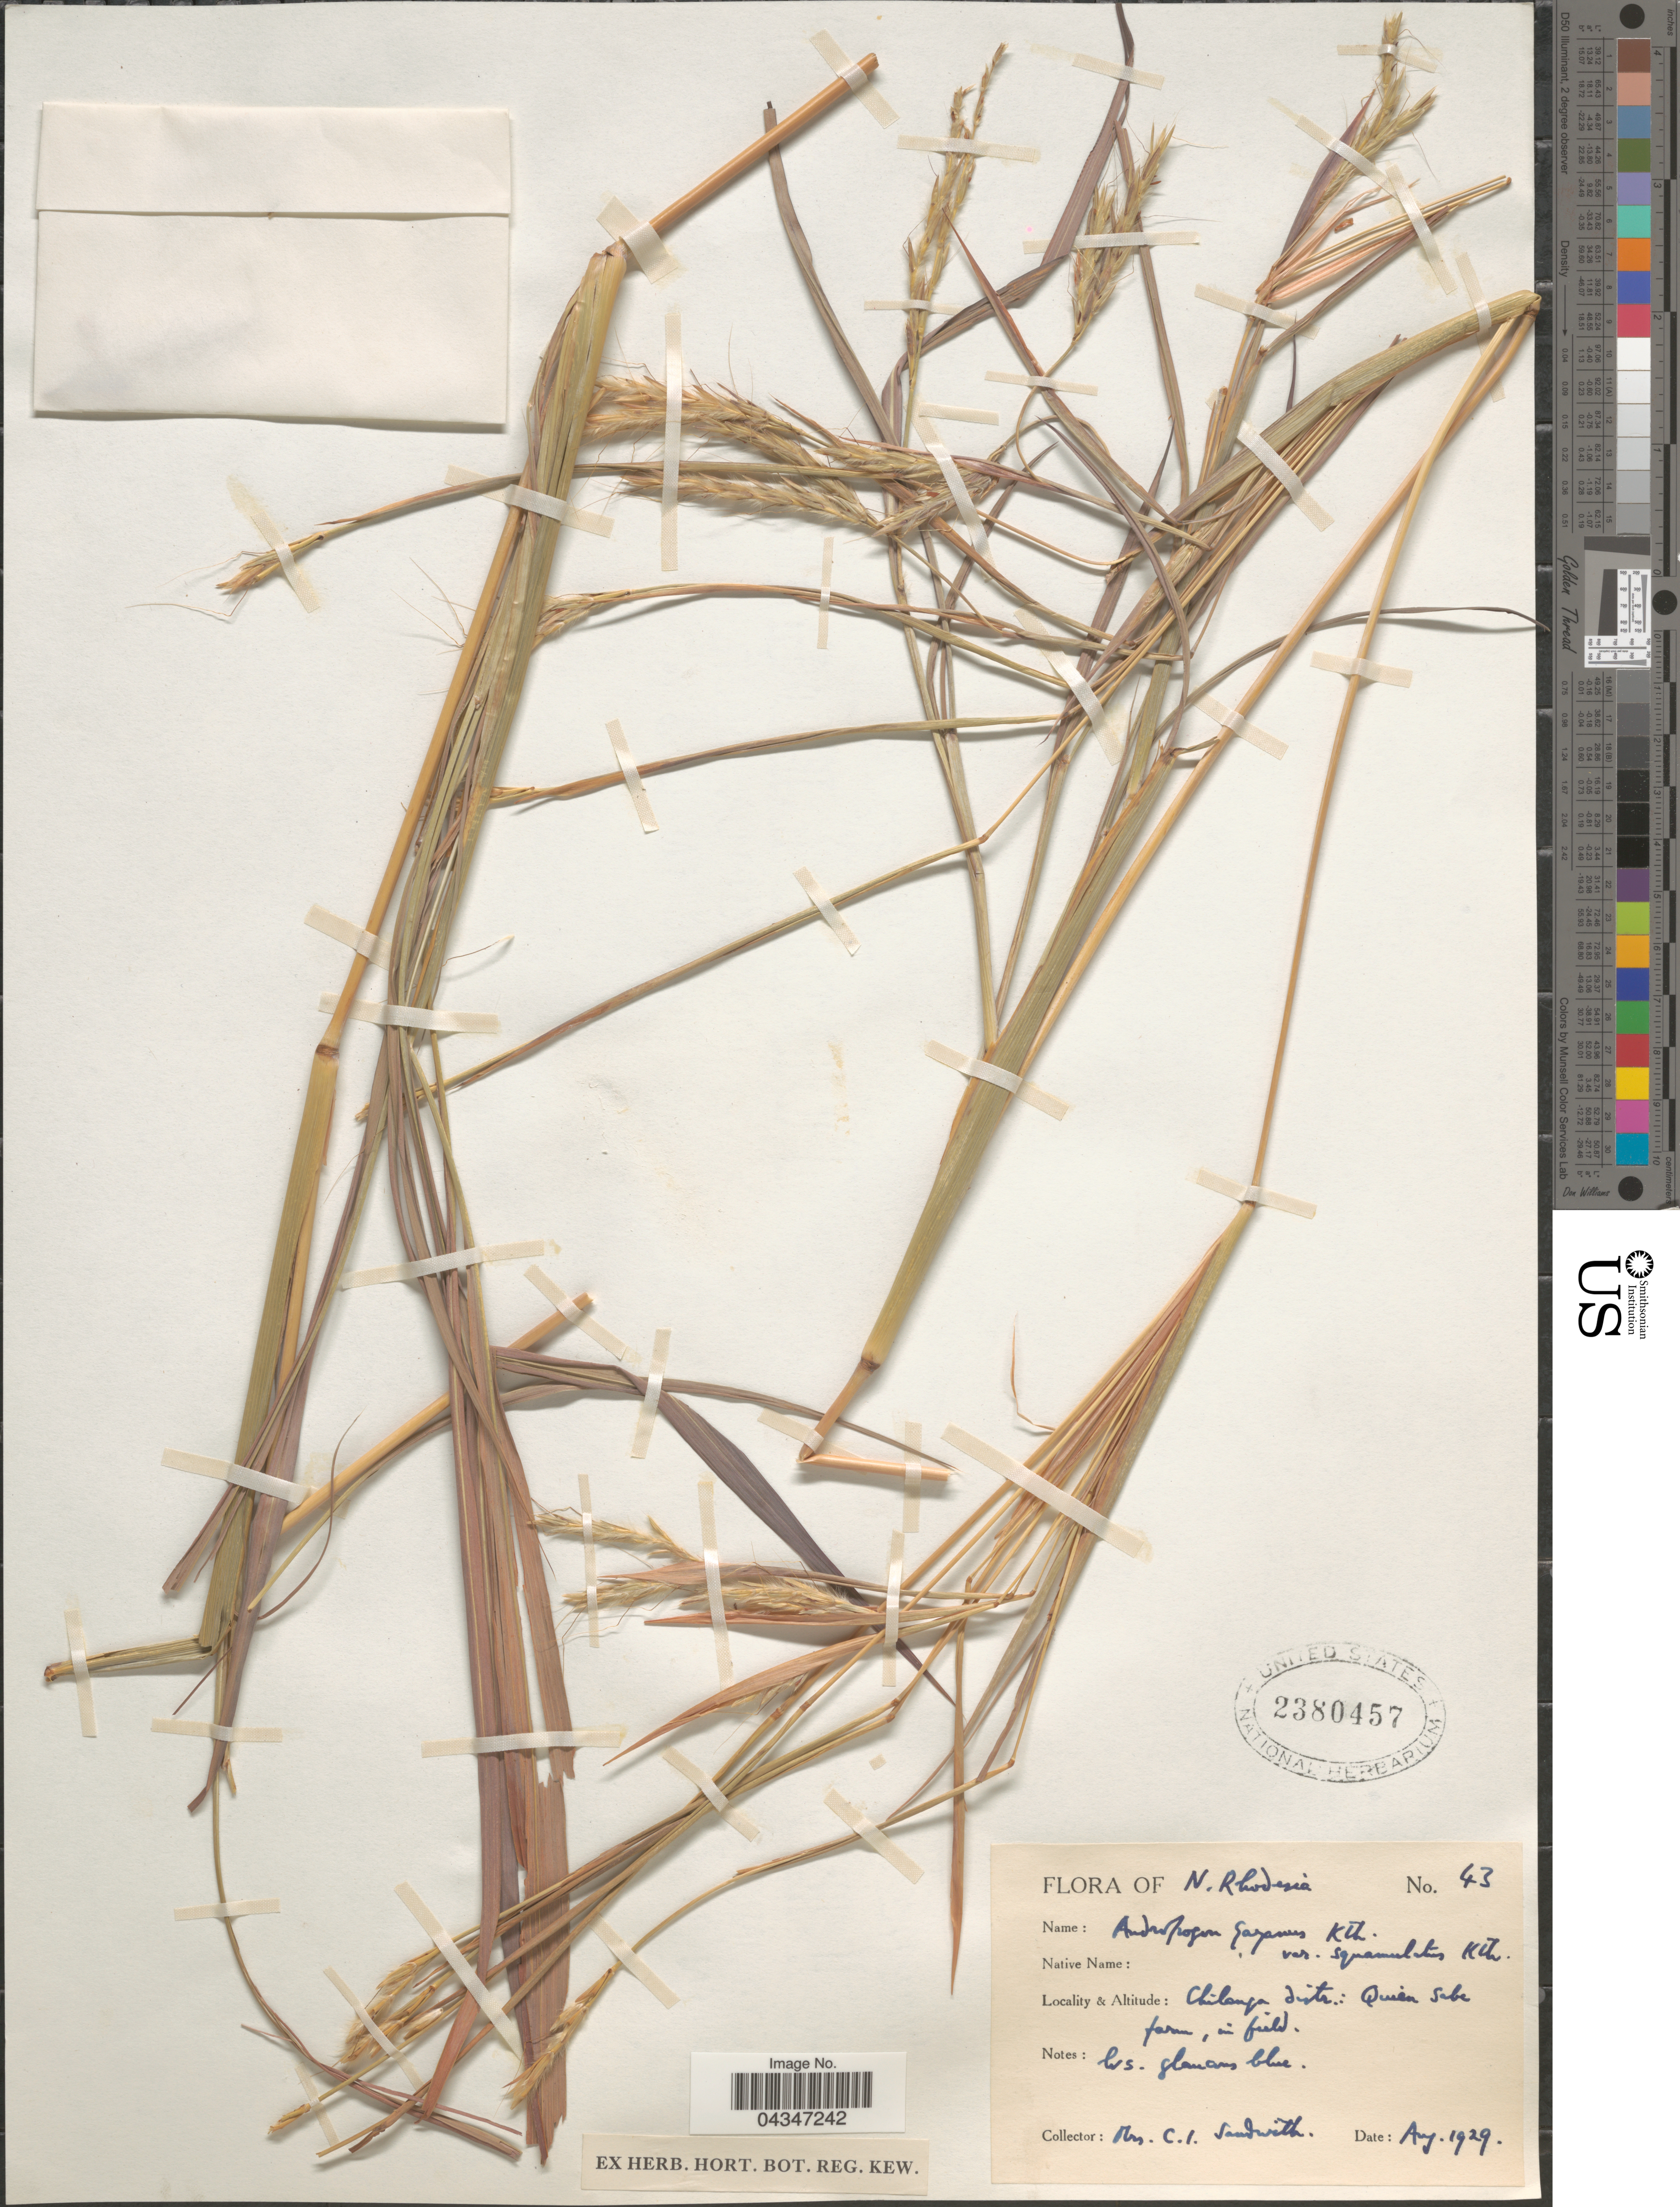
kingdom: Plantae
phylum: Tracheophyta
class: Liliopsida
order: Poales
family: Poaceae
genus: Andropogon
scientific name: Andropogon gayanus var. bisquamulatus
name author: (Hochst.) Hack.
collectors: C. Sandwith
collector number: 43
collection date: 1929-08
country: Zambia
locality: N. Rhodesia. Chilanga distr.: Quien Sabe farm, in field.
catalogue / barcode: US 2380457